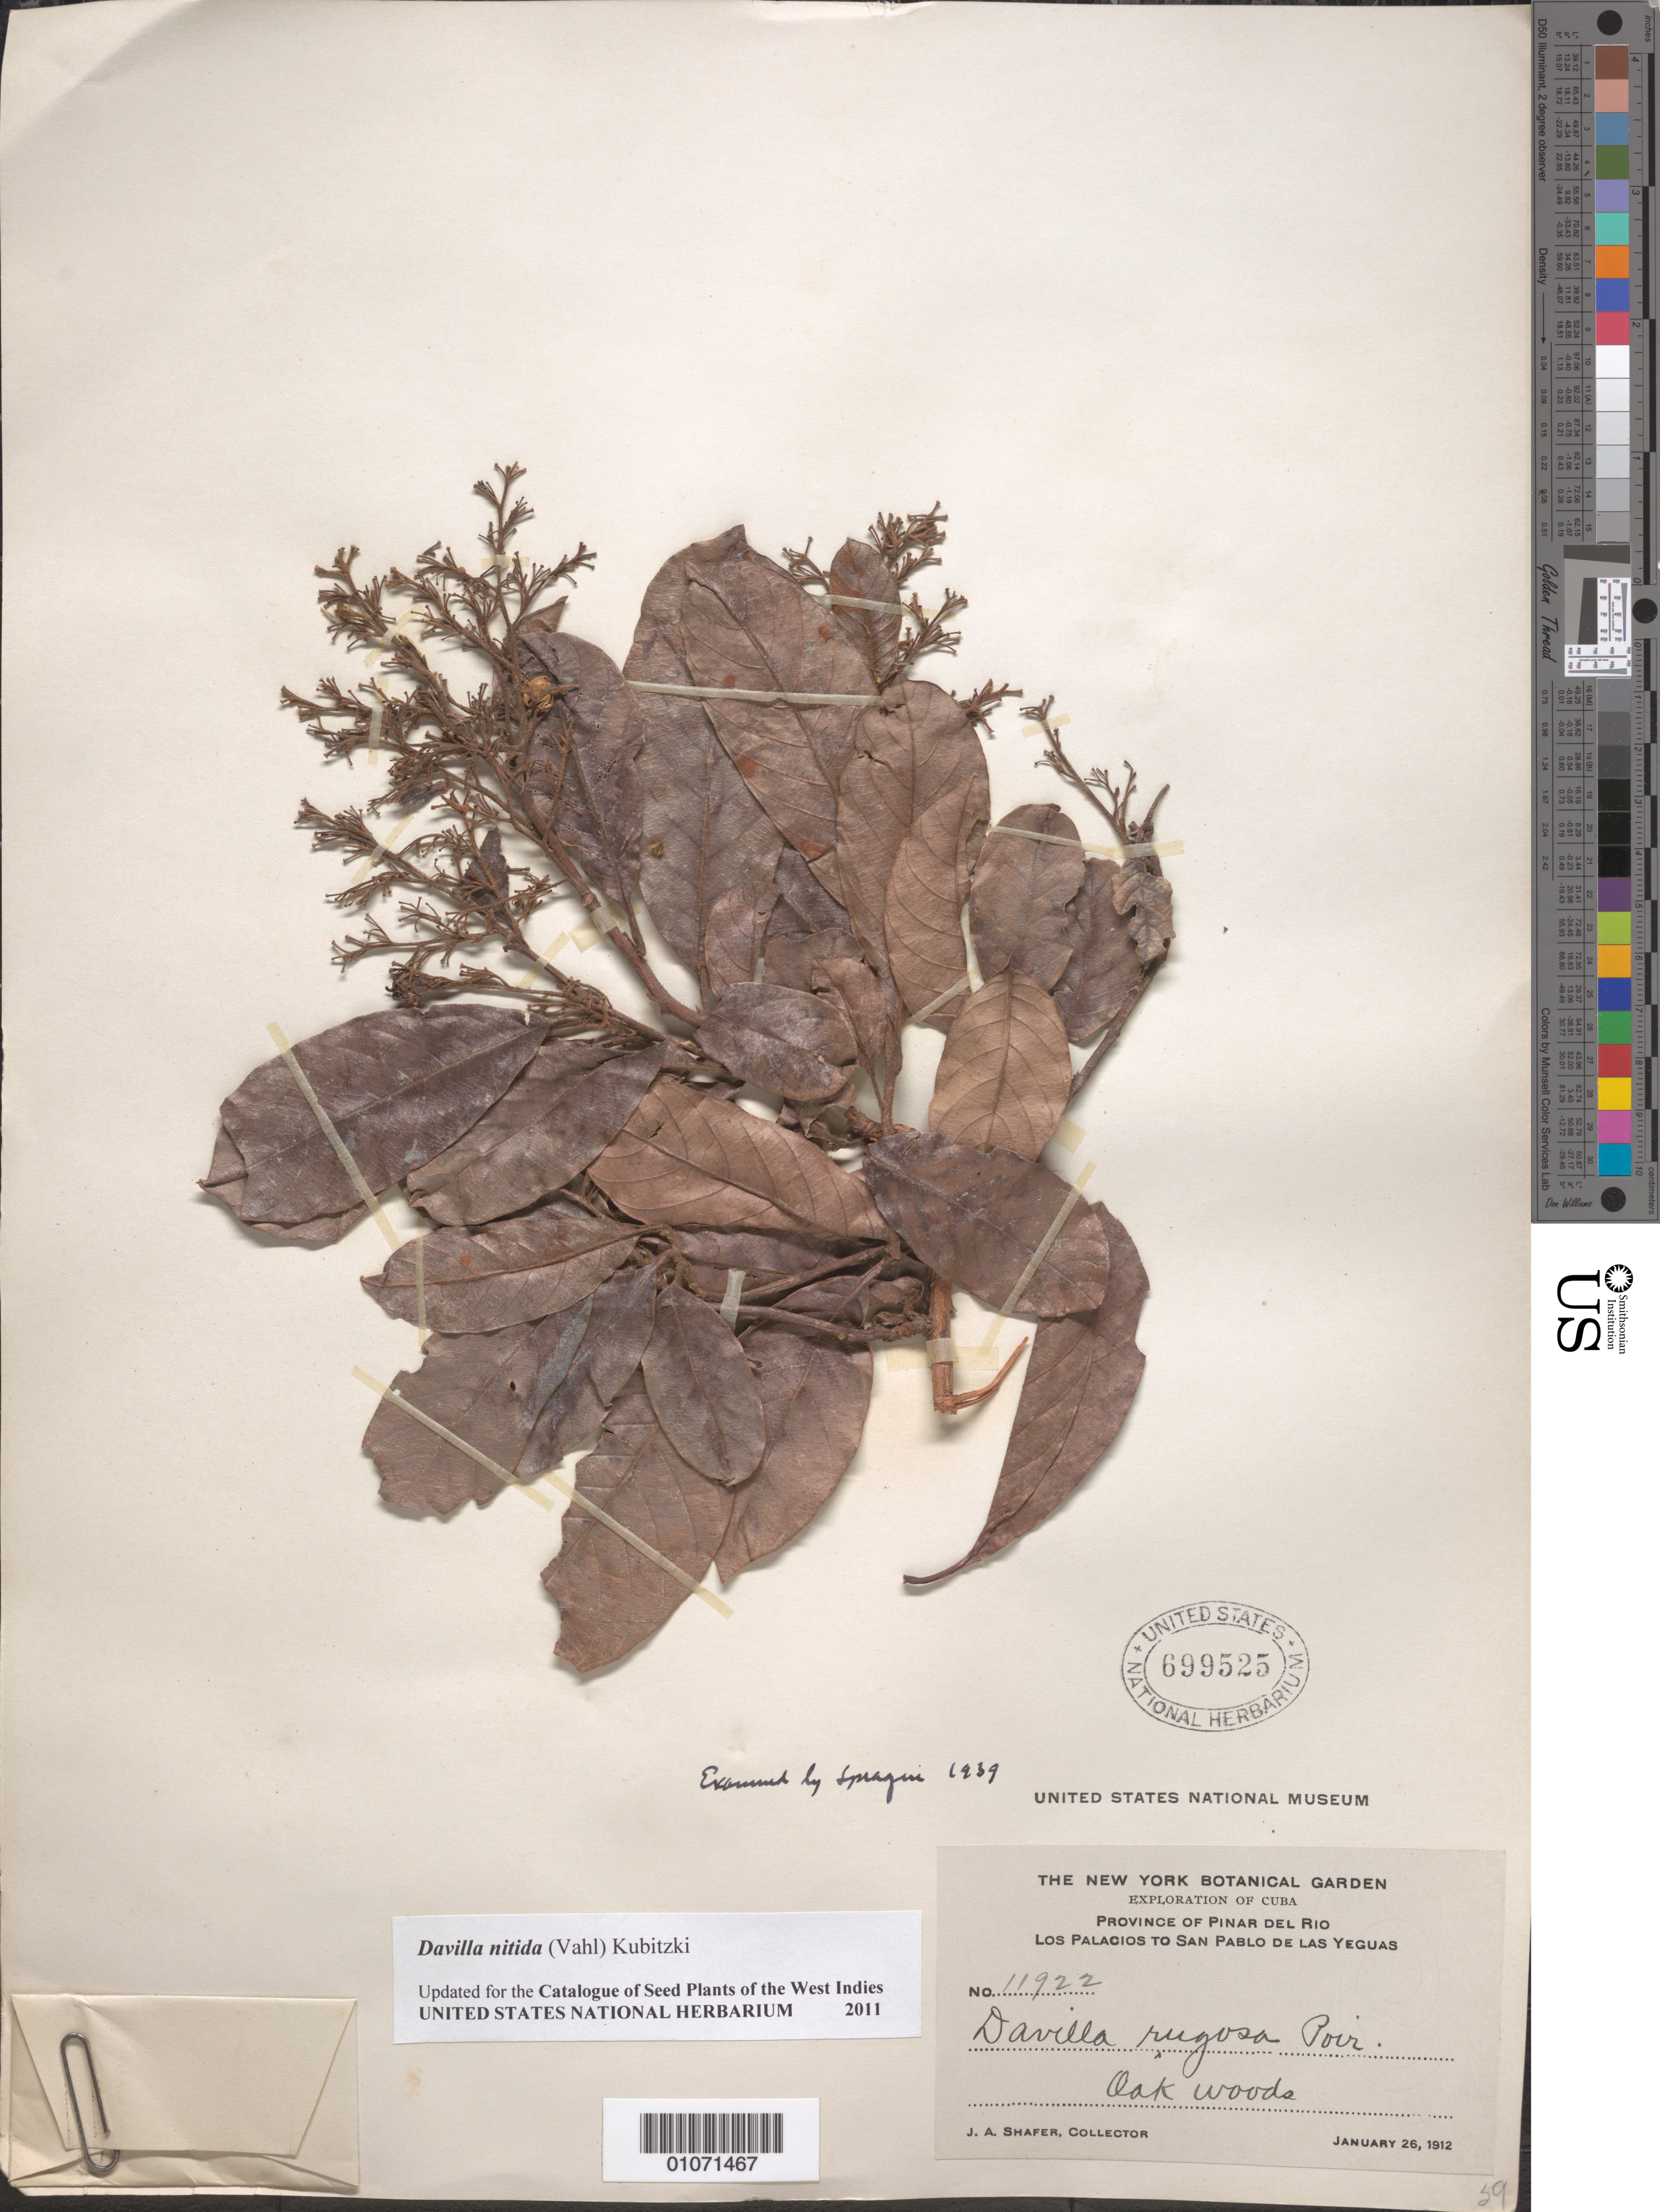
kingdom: Plantae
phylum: Tracheophyta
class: Magnoliopsida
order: Dilleniales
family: Dilleniaceae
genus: Davilla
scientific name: Davilla nitida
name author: (Vahl) Kubitzki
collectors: J. A. Shafer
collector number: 11922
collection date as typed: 26 Jan 1912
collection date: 1912-01-26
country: Cuba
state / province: Pinar del Río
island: Cuba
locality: Los Palacios to San Pablo de las Yeguas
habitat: Oak woods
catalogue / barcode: US 699525